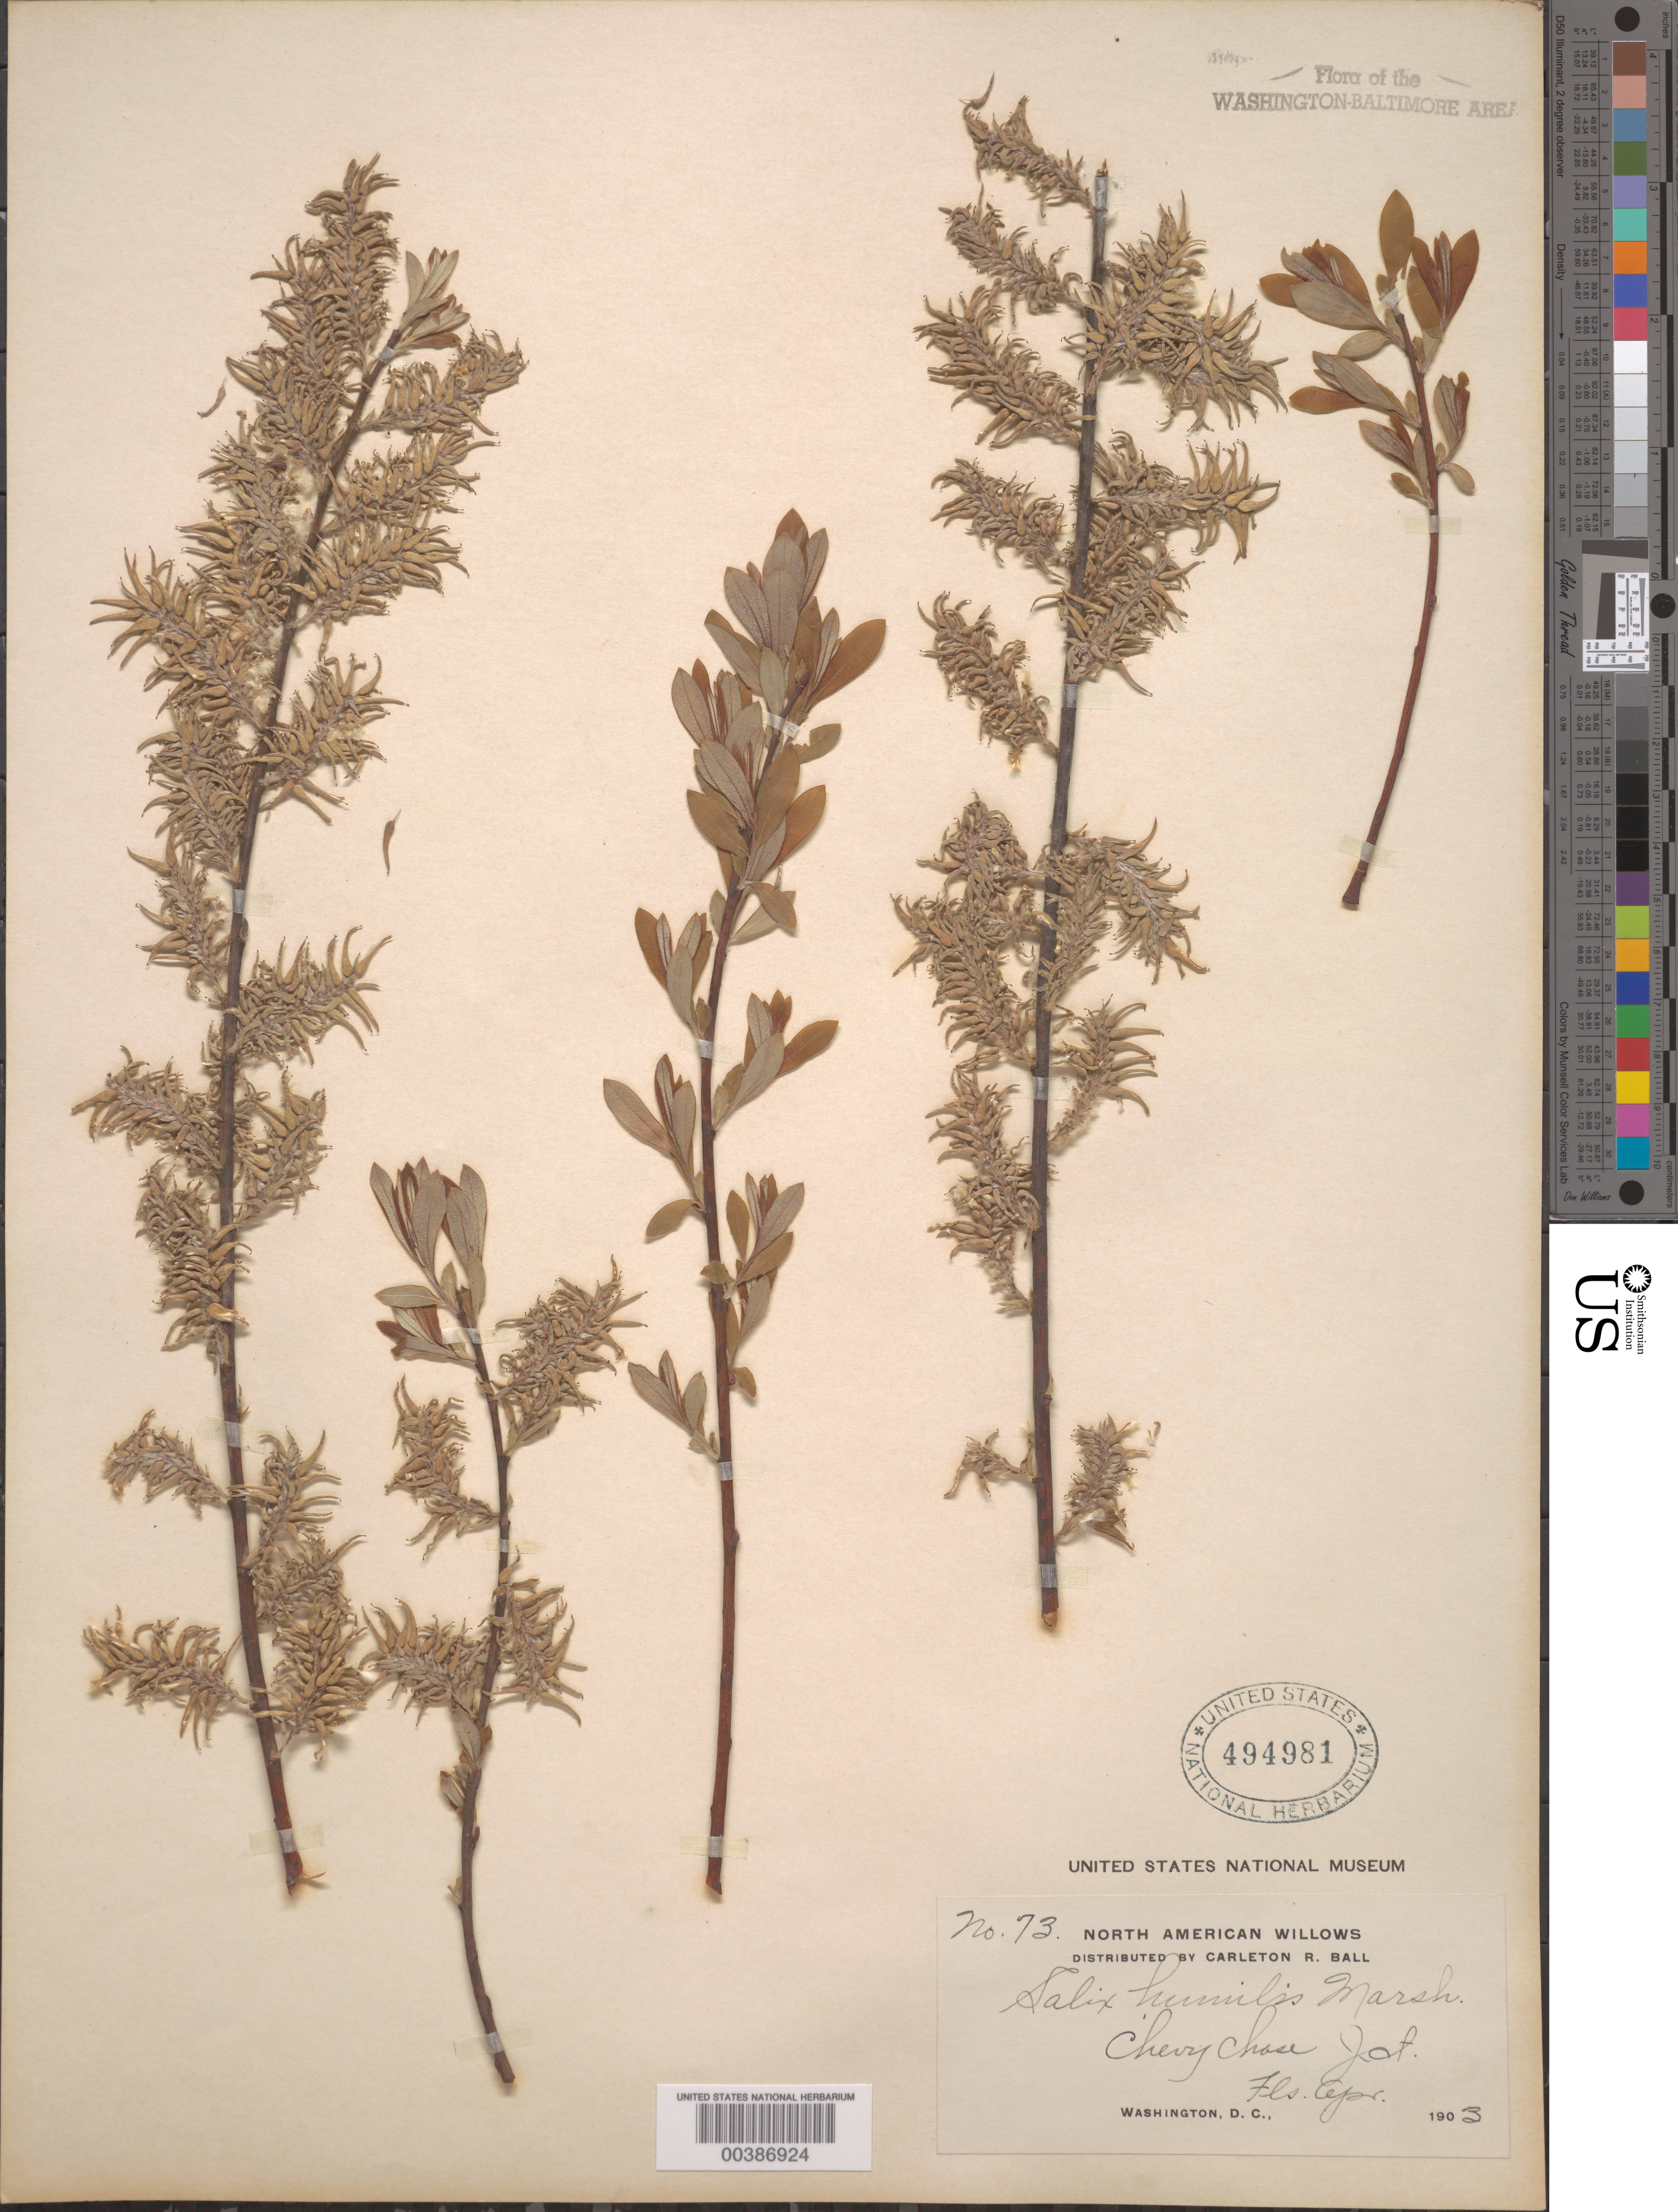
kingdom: Plantae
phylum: Tracheophyta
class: Magnoliopsida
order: Malpighiales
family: Salicaceae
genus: Salix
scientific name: Salix humilis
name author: Marshall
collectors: C. R. Ball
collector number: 73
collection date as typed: Apr 1903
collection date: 1903-04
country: United States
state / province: District of Columbia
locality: Chevy Chase Junction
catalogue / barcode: US 494981